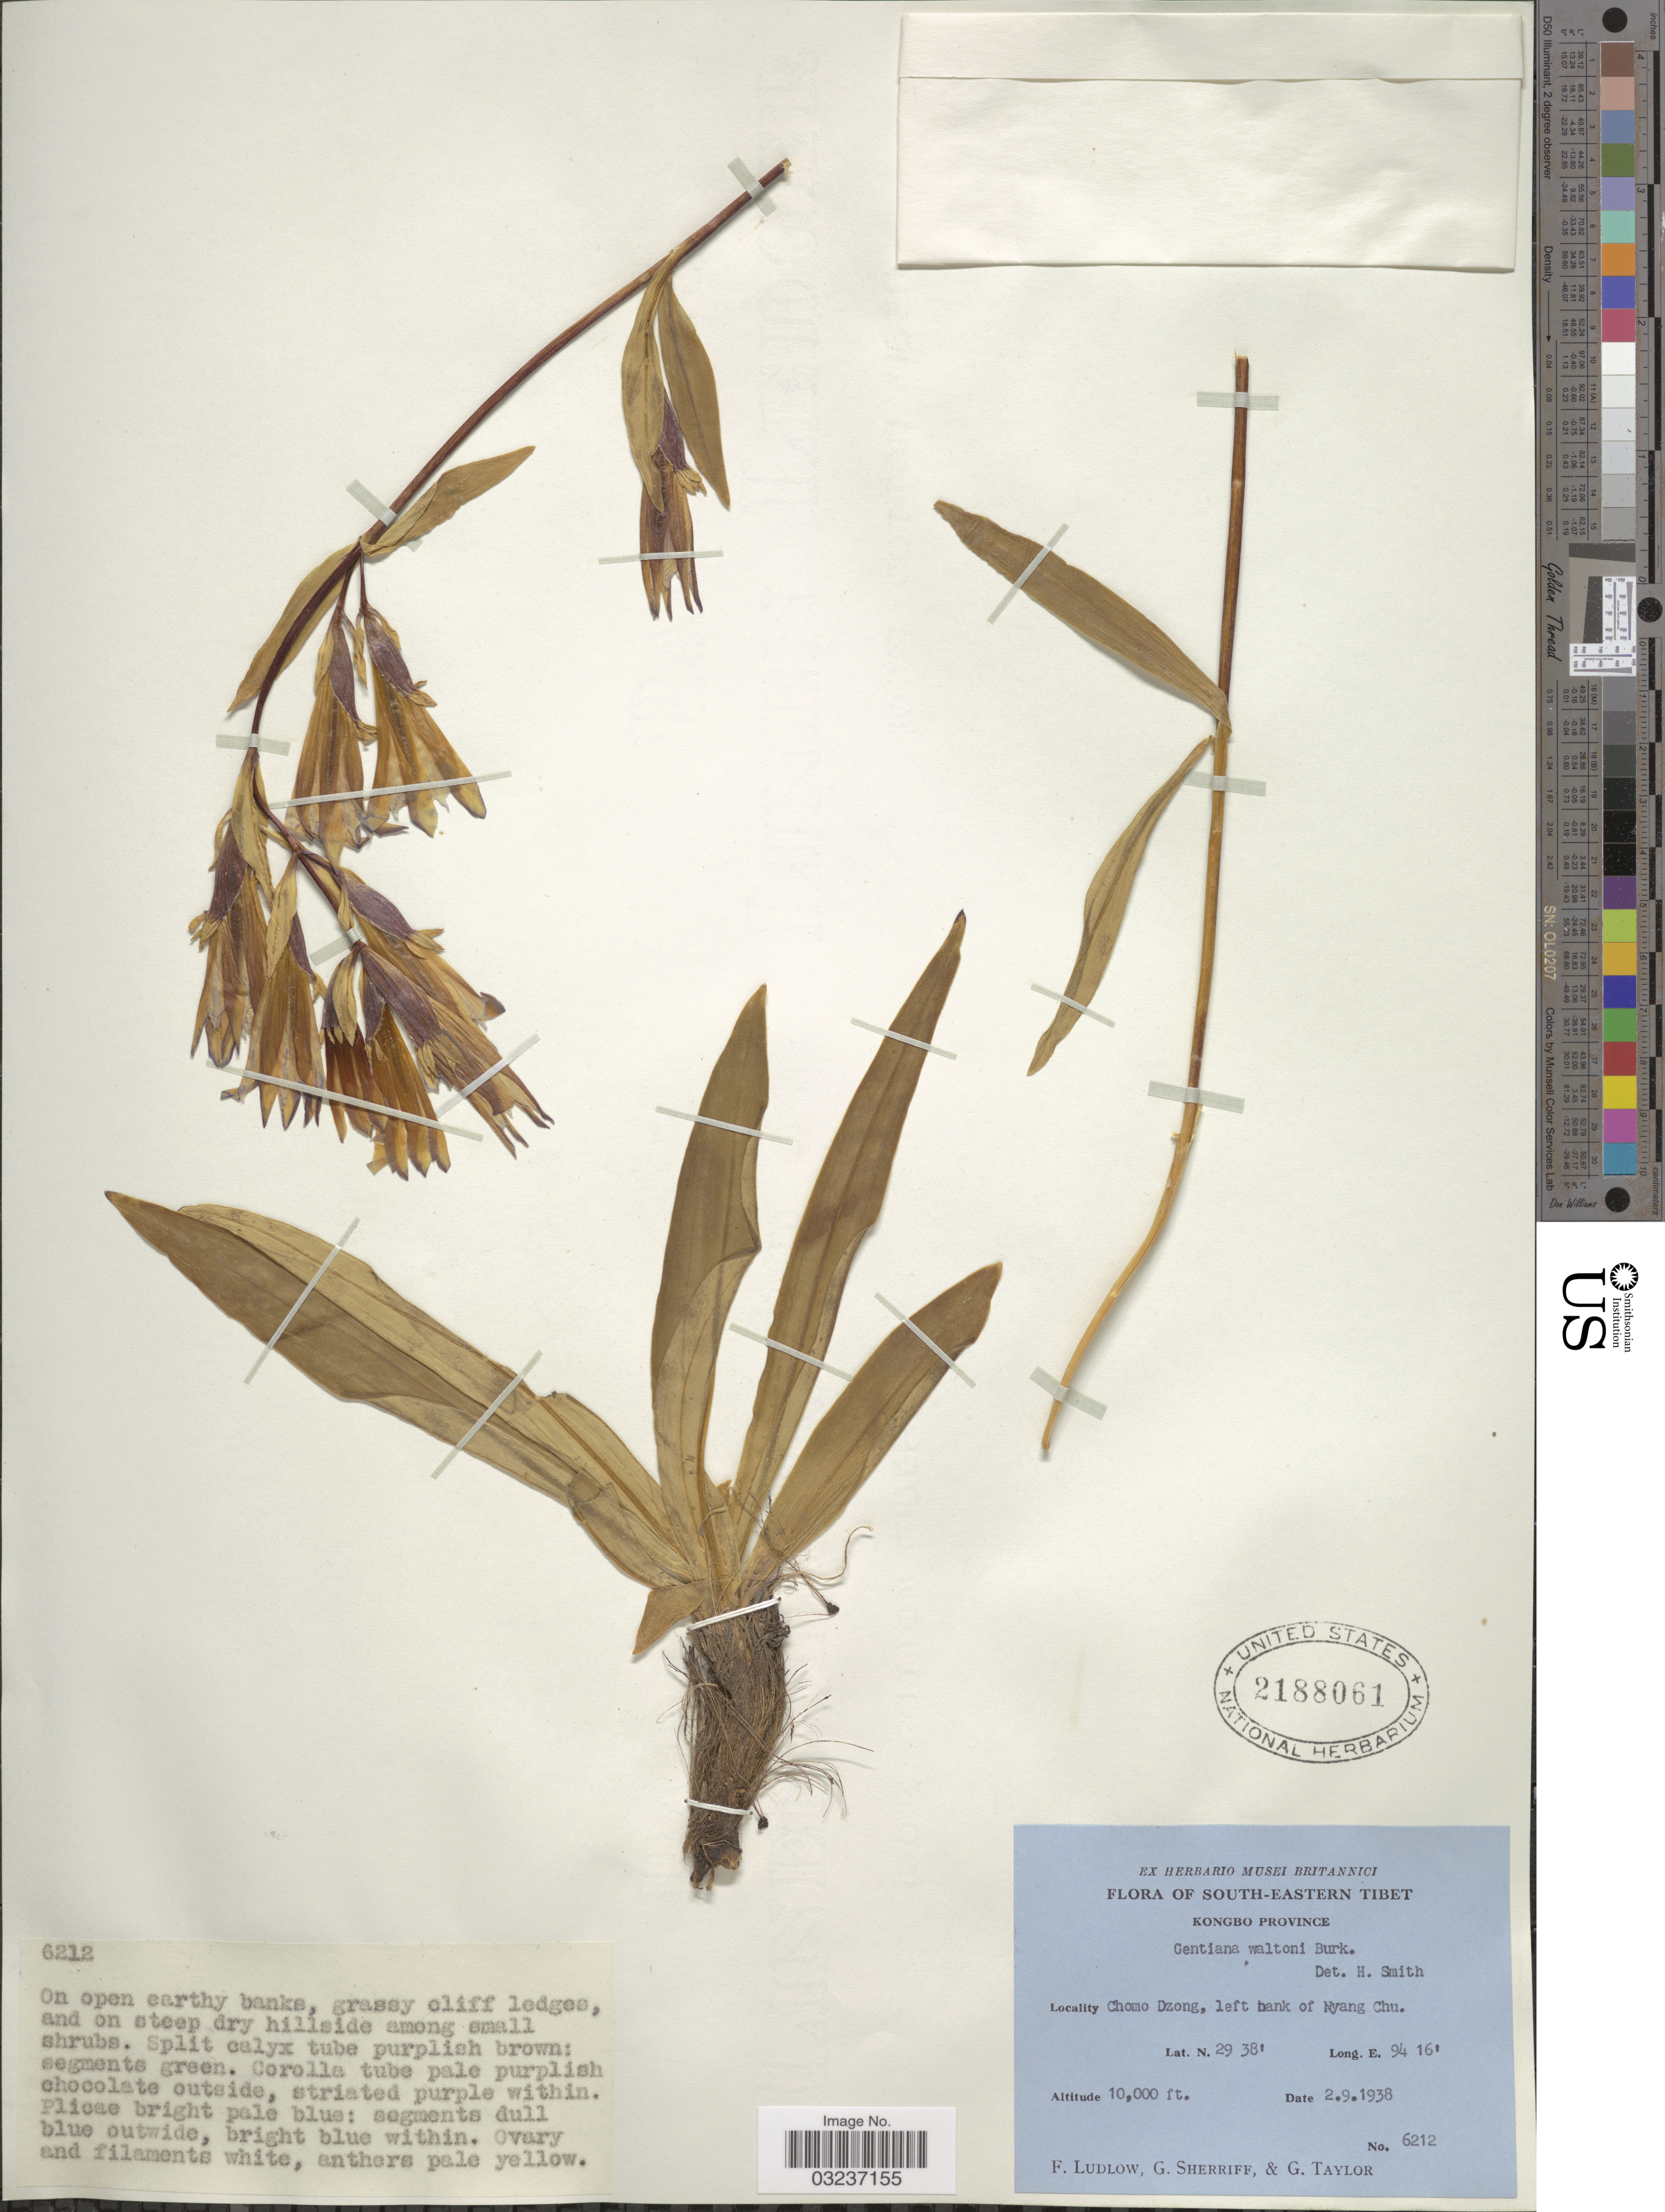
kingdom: Plantae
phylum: Tracheophyta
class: Magnoliopsida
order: Gentianales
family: Gentianaceae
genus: Gentiana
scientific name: Gentiana waltonii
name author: Burkill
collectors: F. Ludlow, G. Sherriff & G. Taylor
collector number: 6212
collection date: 1938-09-02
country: China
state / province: Xizang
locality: South-eastern Tibet. Kongbo Province. Chomo Dzong, left bank of Nyang Chu.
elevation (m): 3048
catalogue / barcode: US 2188061